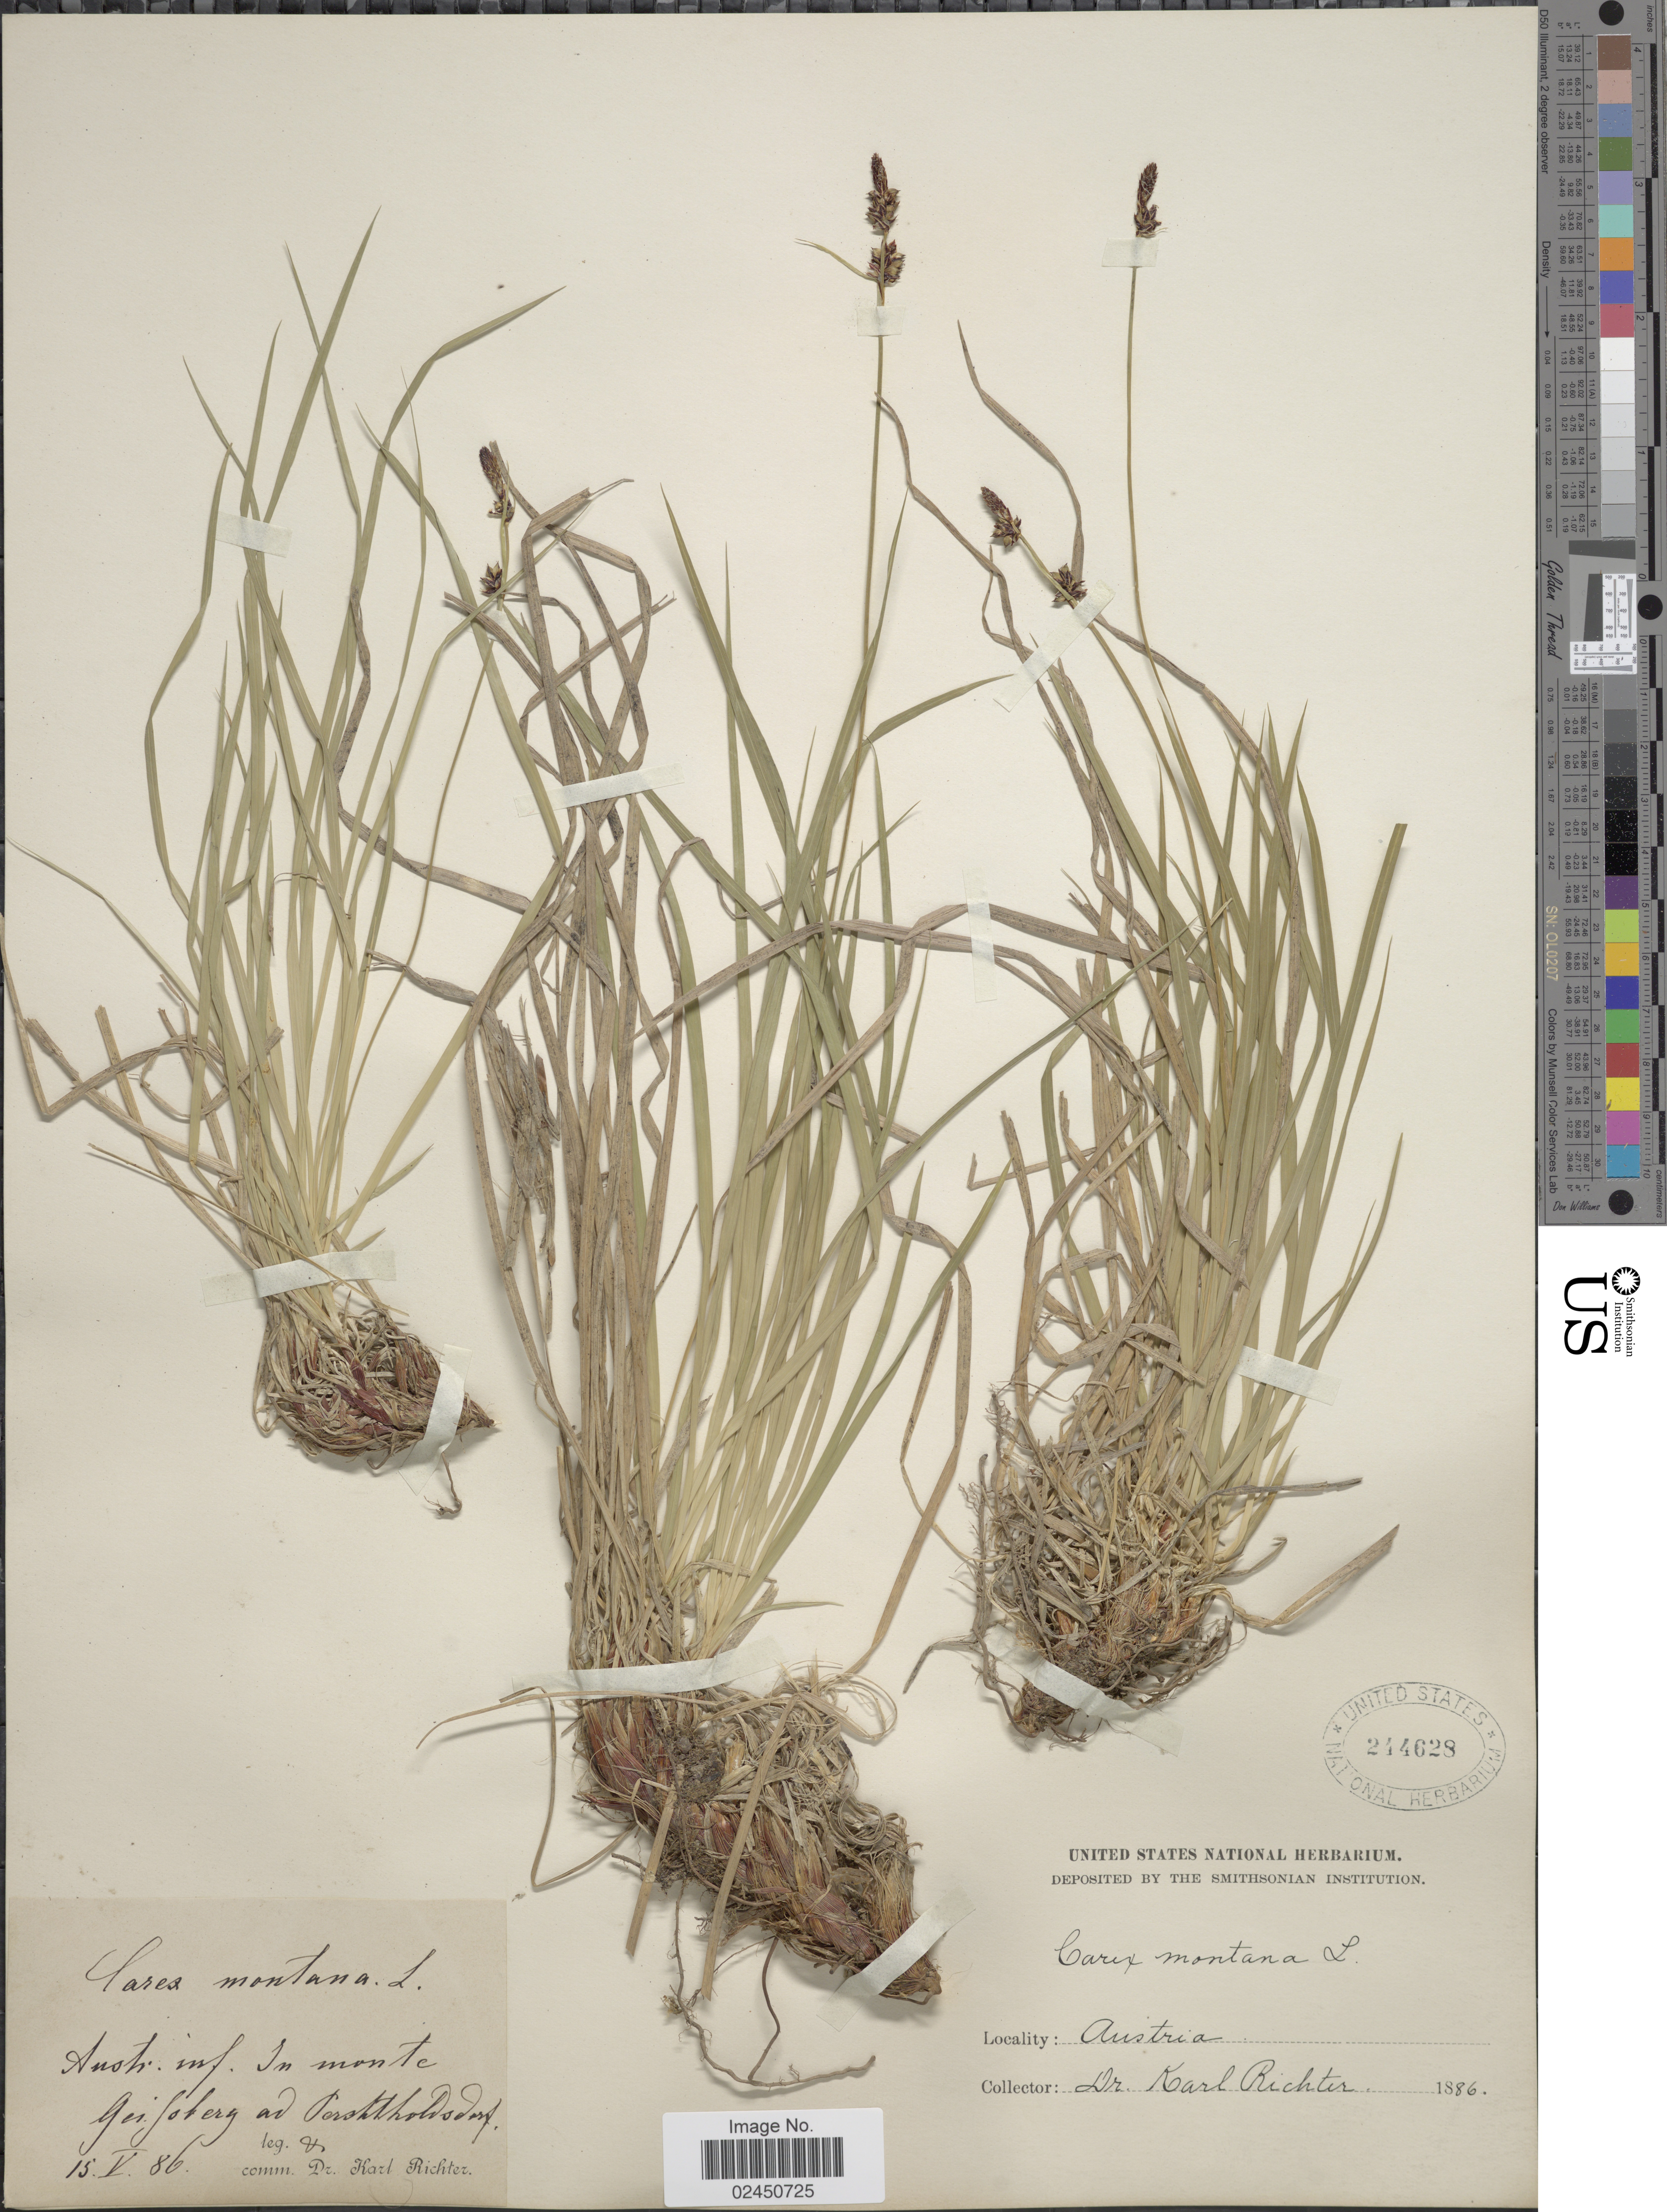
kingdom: Plantae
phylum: Tracheophyta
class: Liliopsida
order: Poales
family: Cyperaceae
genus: Carex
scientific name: Carex montana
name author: L.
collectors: K. Richter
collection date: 1886-05-15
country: Austria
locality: Austr. inf., in monte Geissberg ad Perchtlodsdorf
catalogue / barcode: US 244628